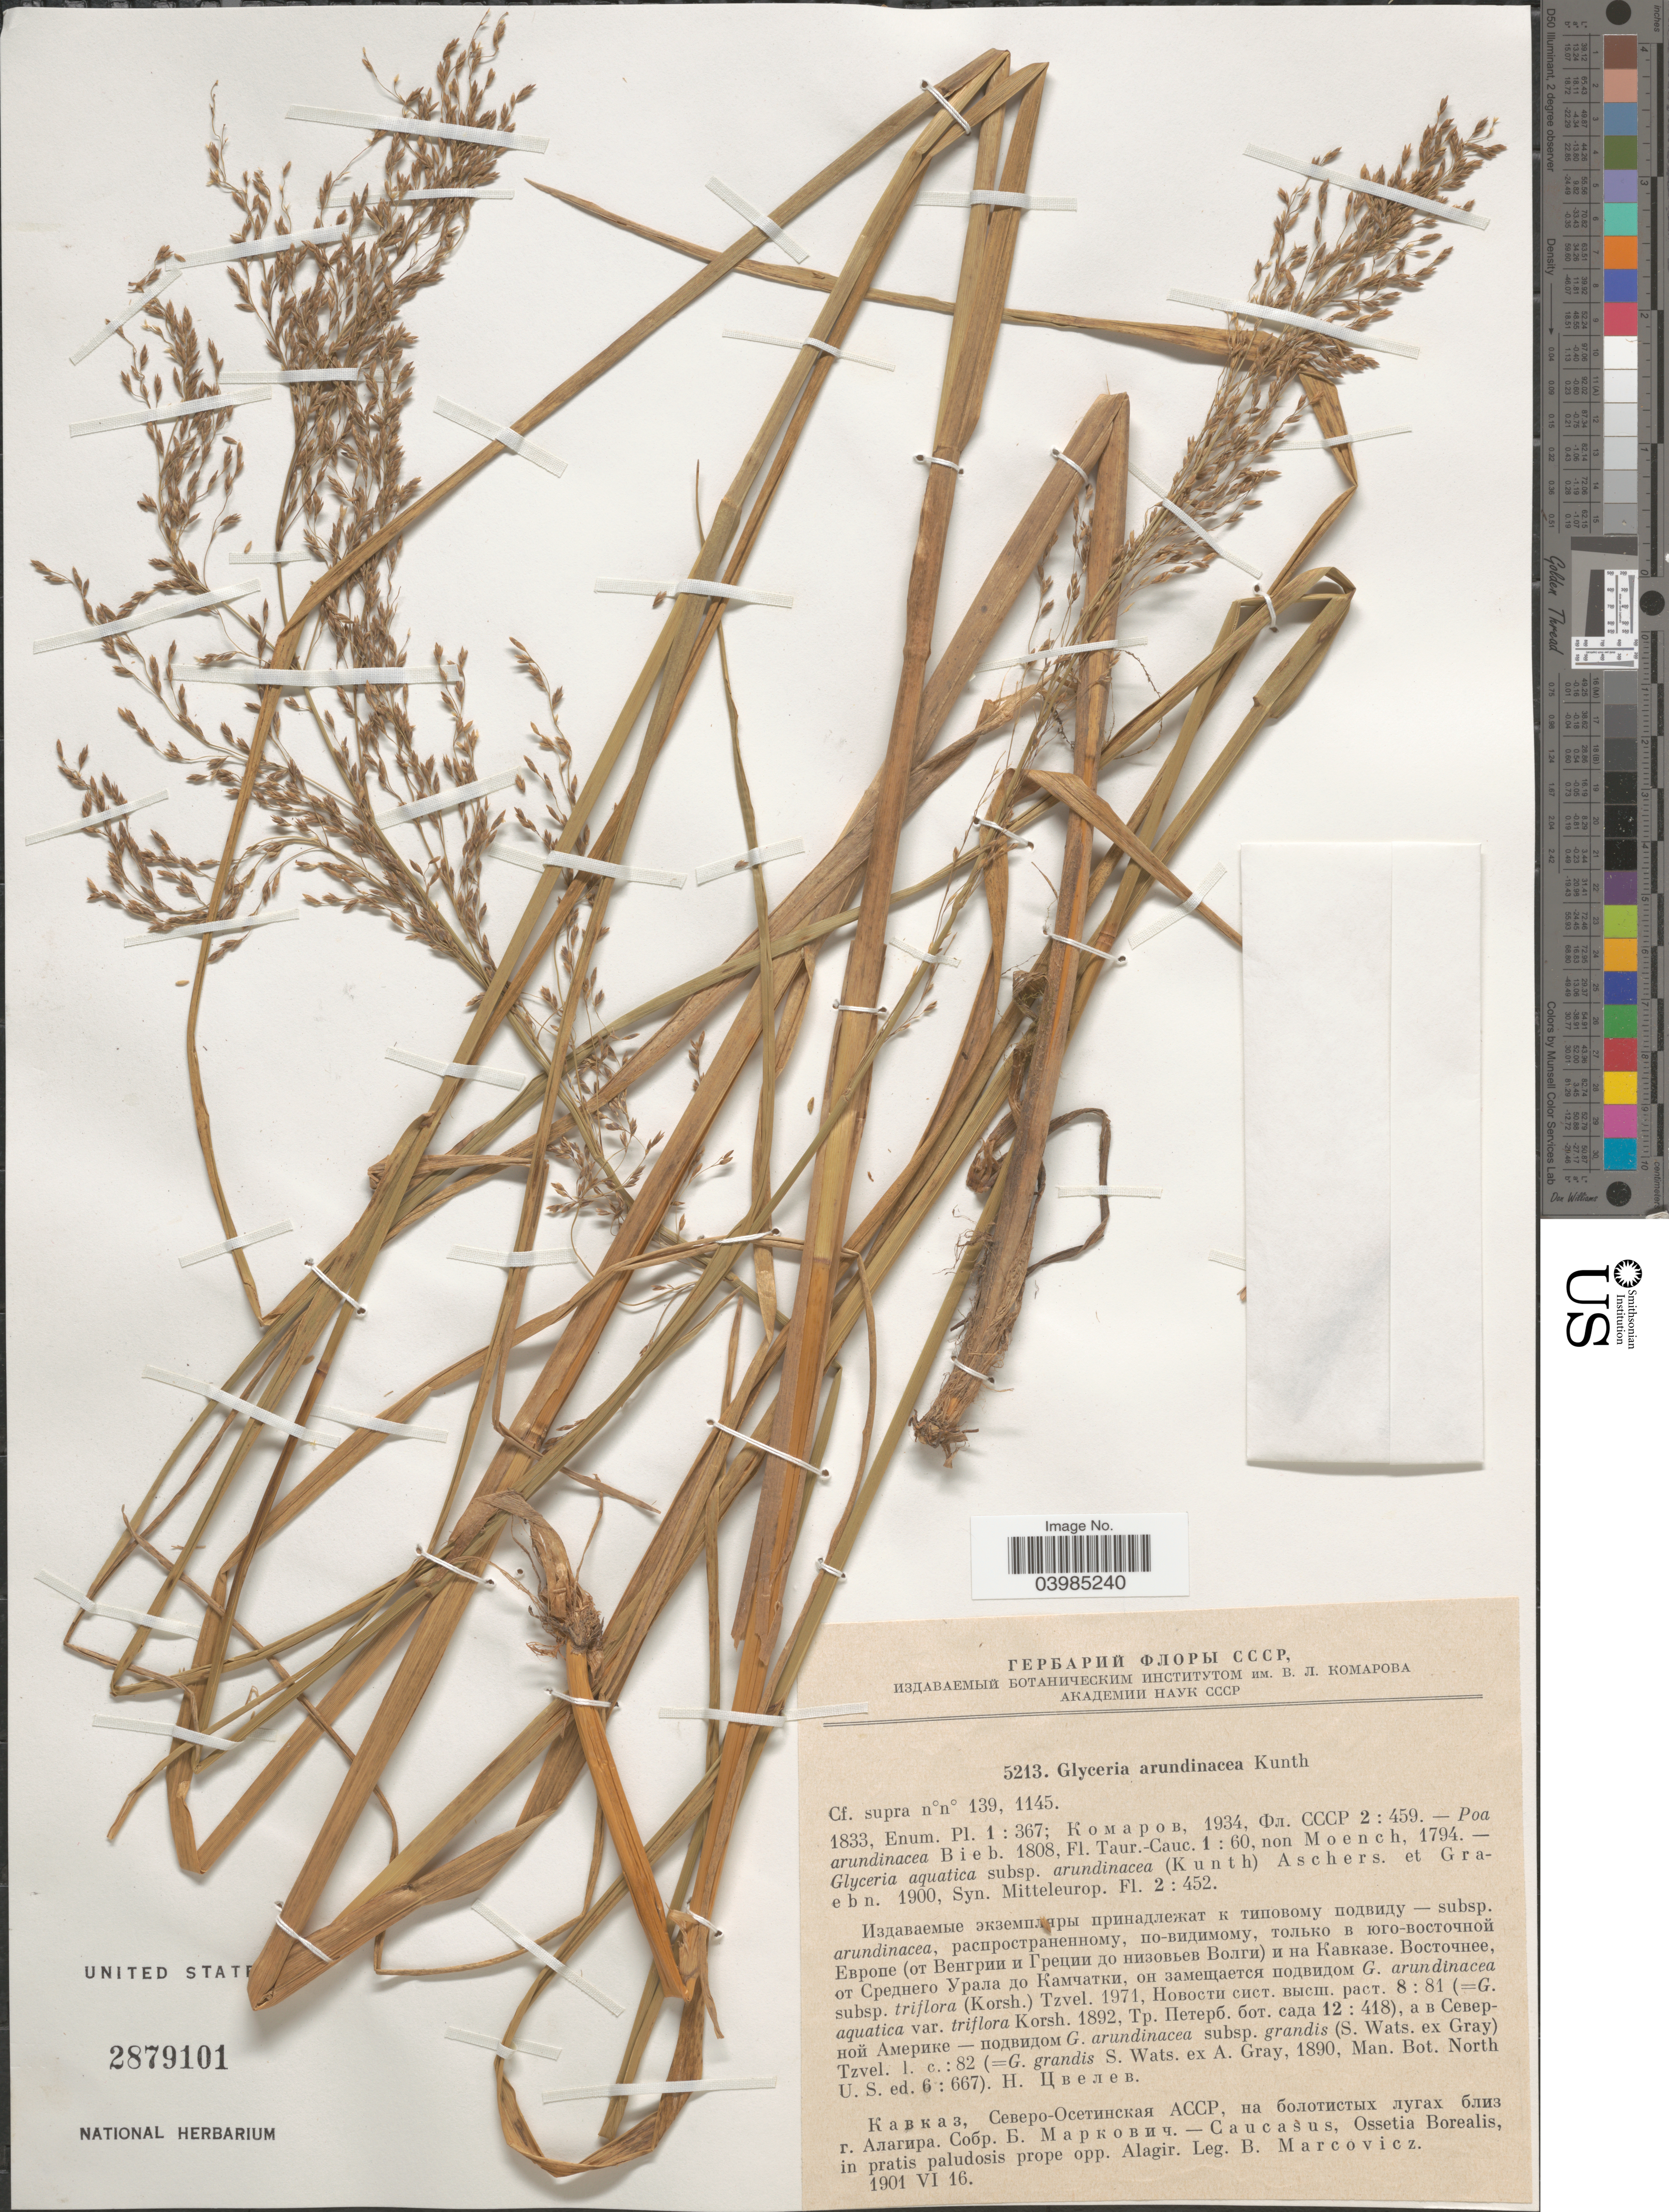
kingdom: Plantae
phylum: Tracheophyta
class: Liliopsida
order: Poales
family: Poaceae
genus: Glyceria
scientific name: Glyceria arundinacea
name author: Kunth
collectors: B. Marcovicz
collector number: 5213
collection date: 1901-06-16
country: Russian Federation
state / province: Severo-Osetiya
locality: Caucasus, Ossetia Borealis, in pratis paludosis prope opp. Alagir.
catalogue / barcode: US 2879101